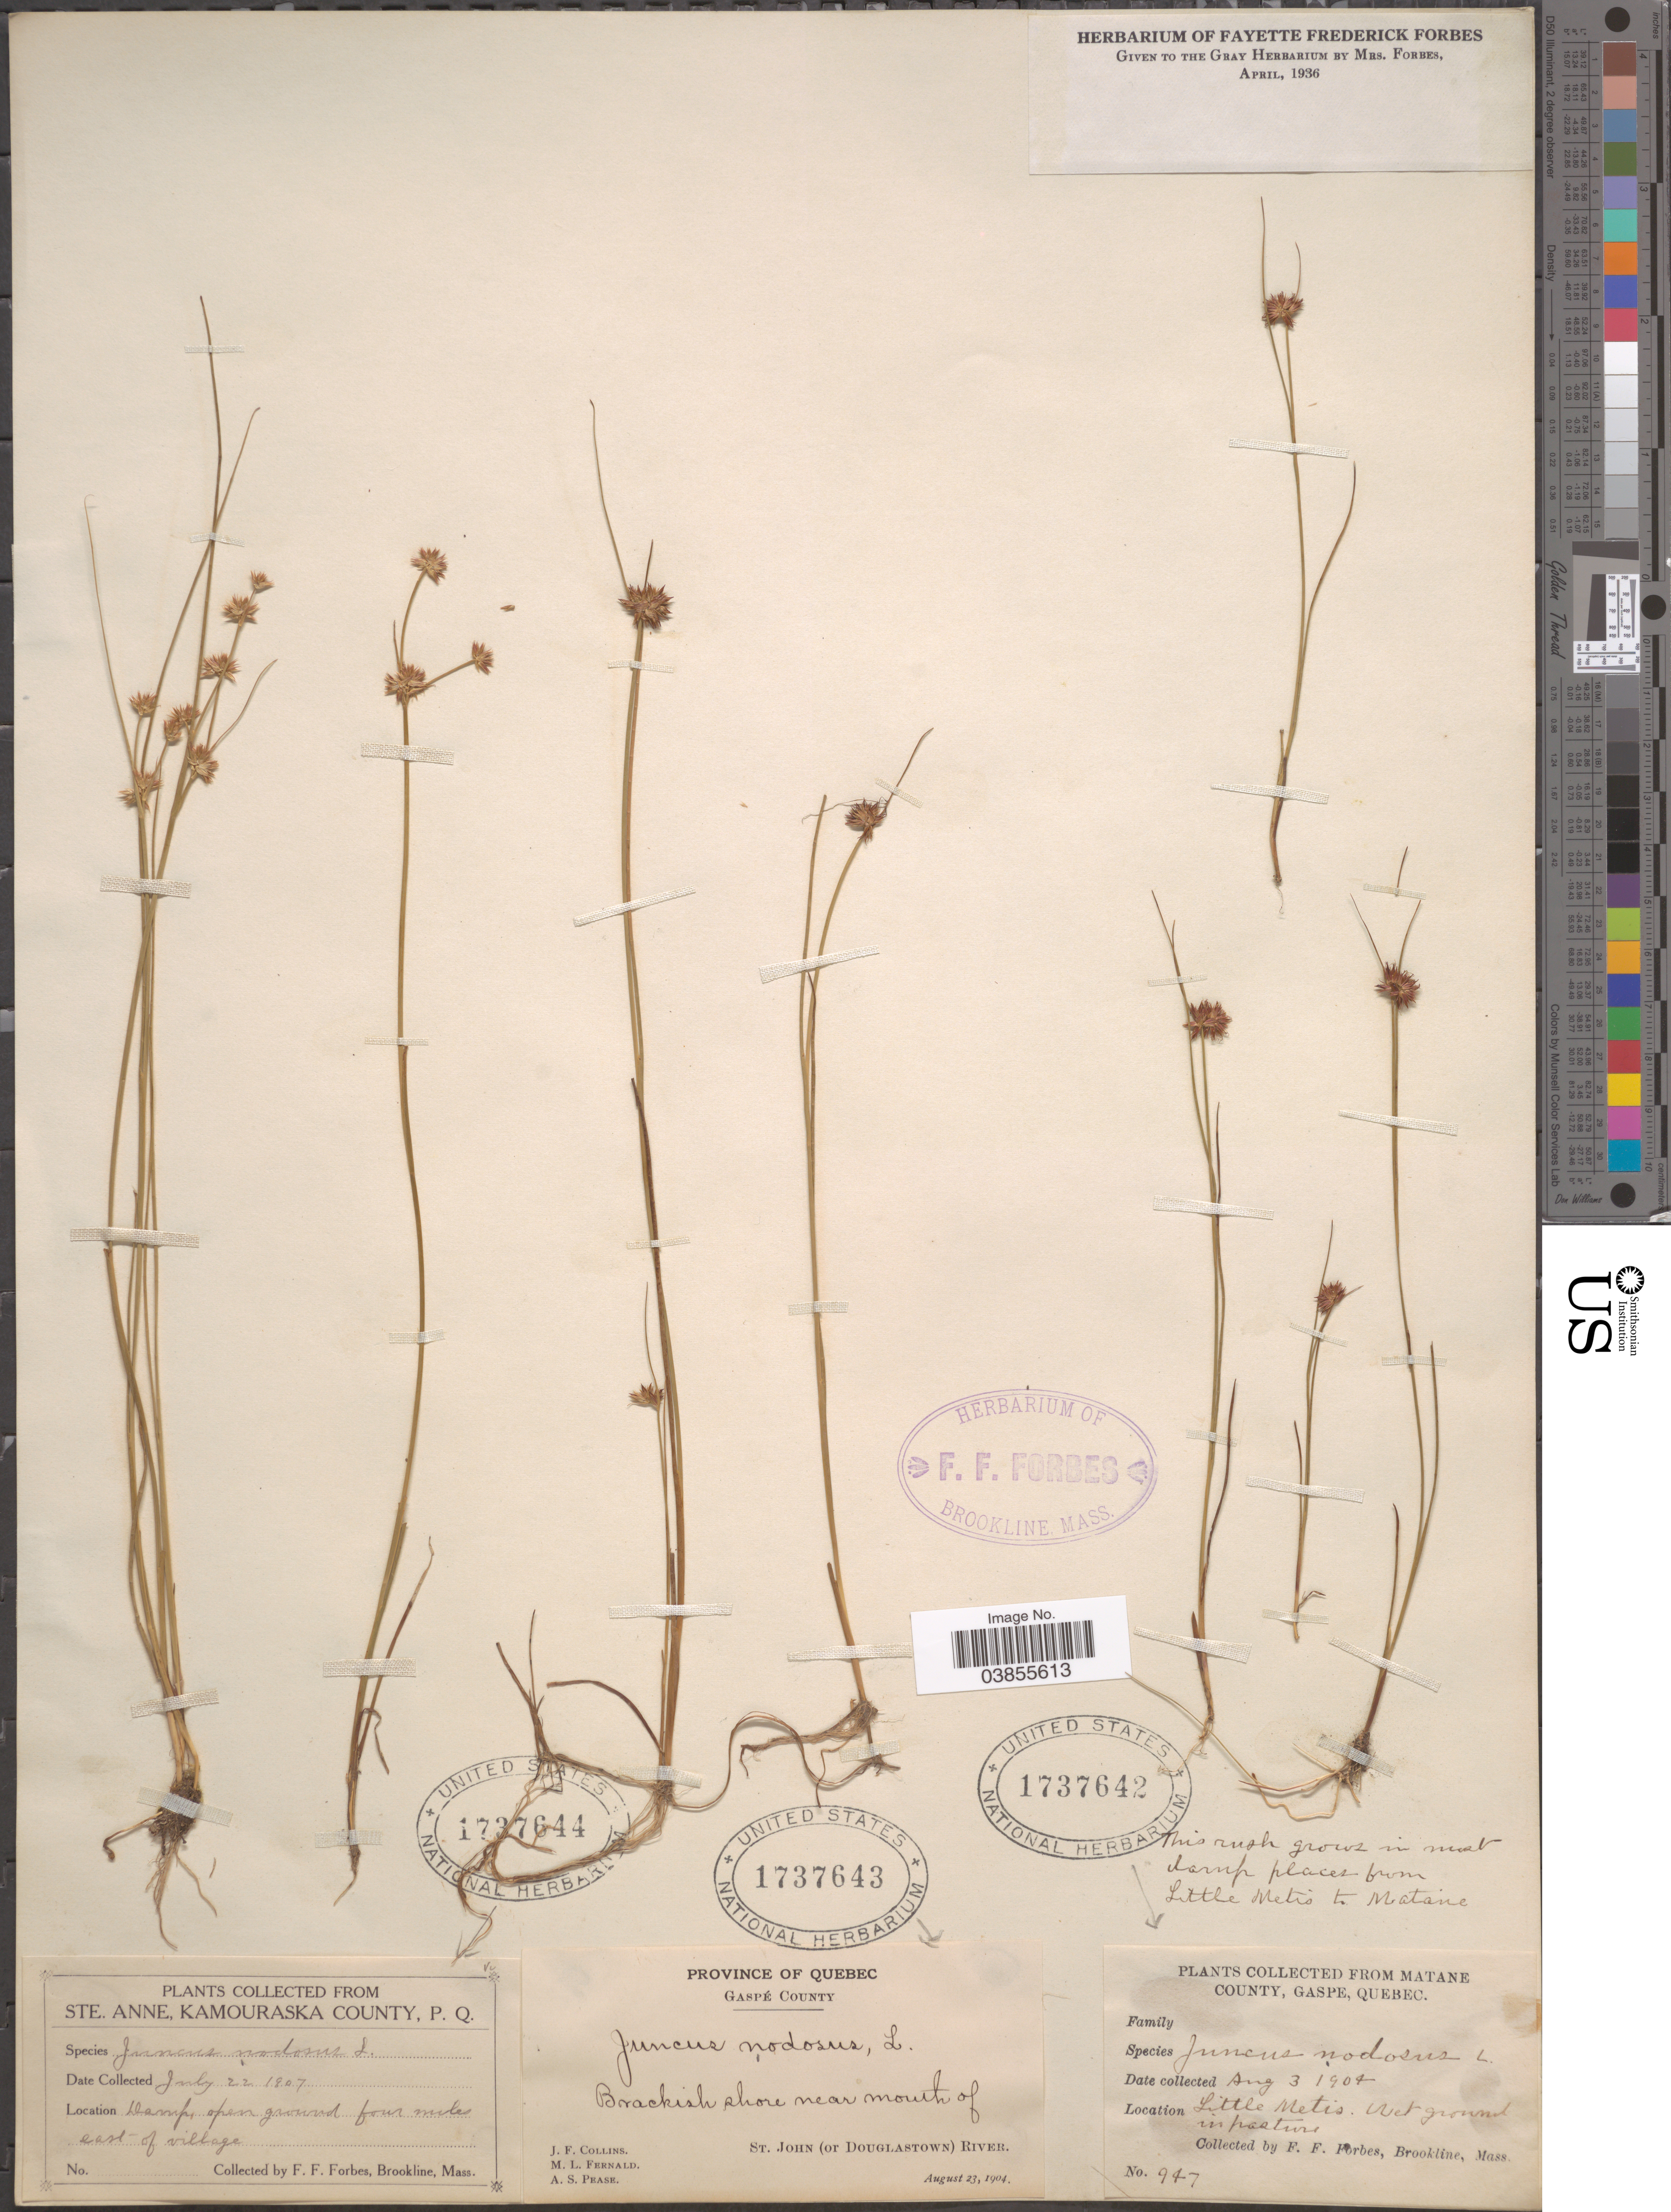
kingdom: Plantae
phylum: Tracheophyta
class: Liliopsida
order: Poales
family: Juncaceae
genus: Juncus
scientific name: Juncus nodosus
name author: L.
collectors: F. Forbes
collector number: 947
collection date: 1904-08-03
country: Canada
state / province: Quebec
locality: Matana County, Gaspe. Little Metis.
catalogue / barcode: US 1737642